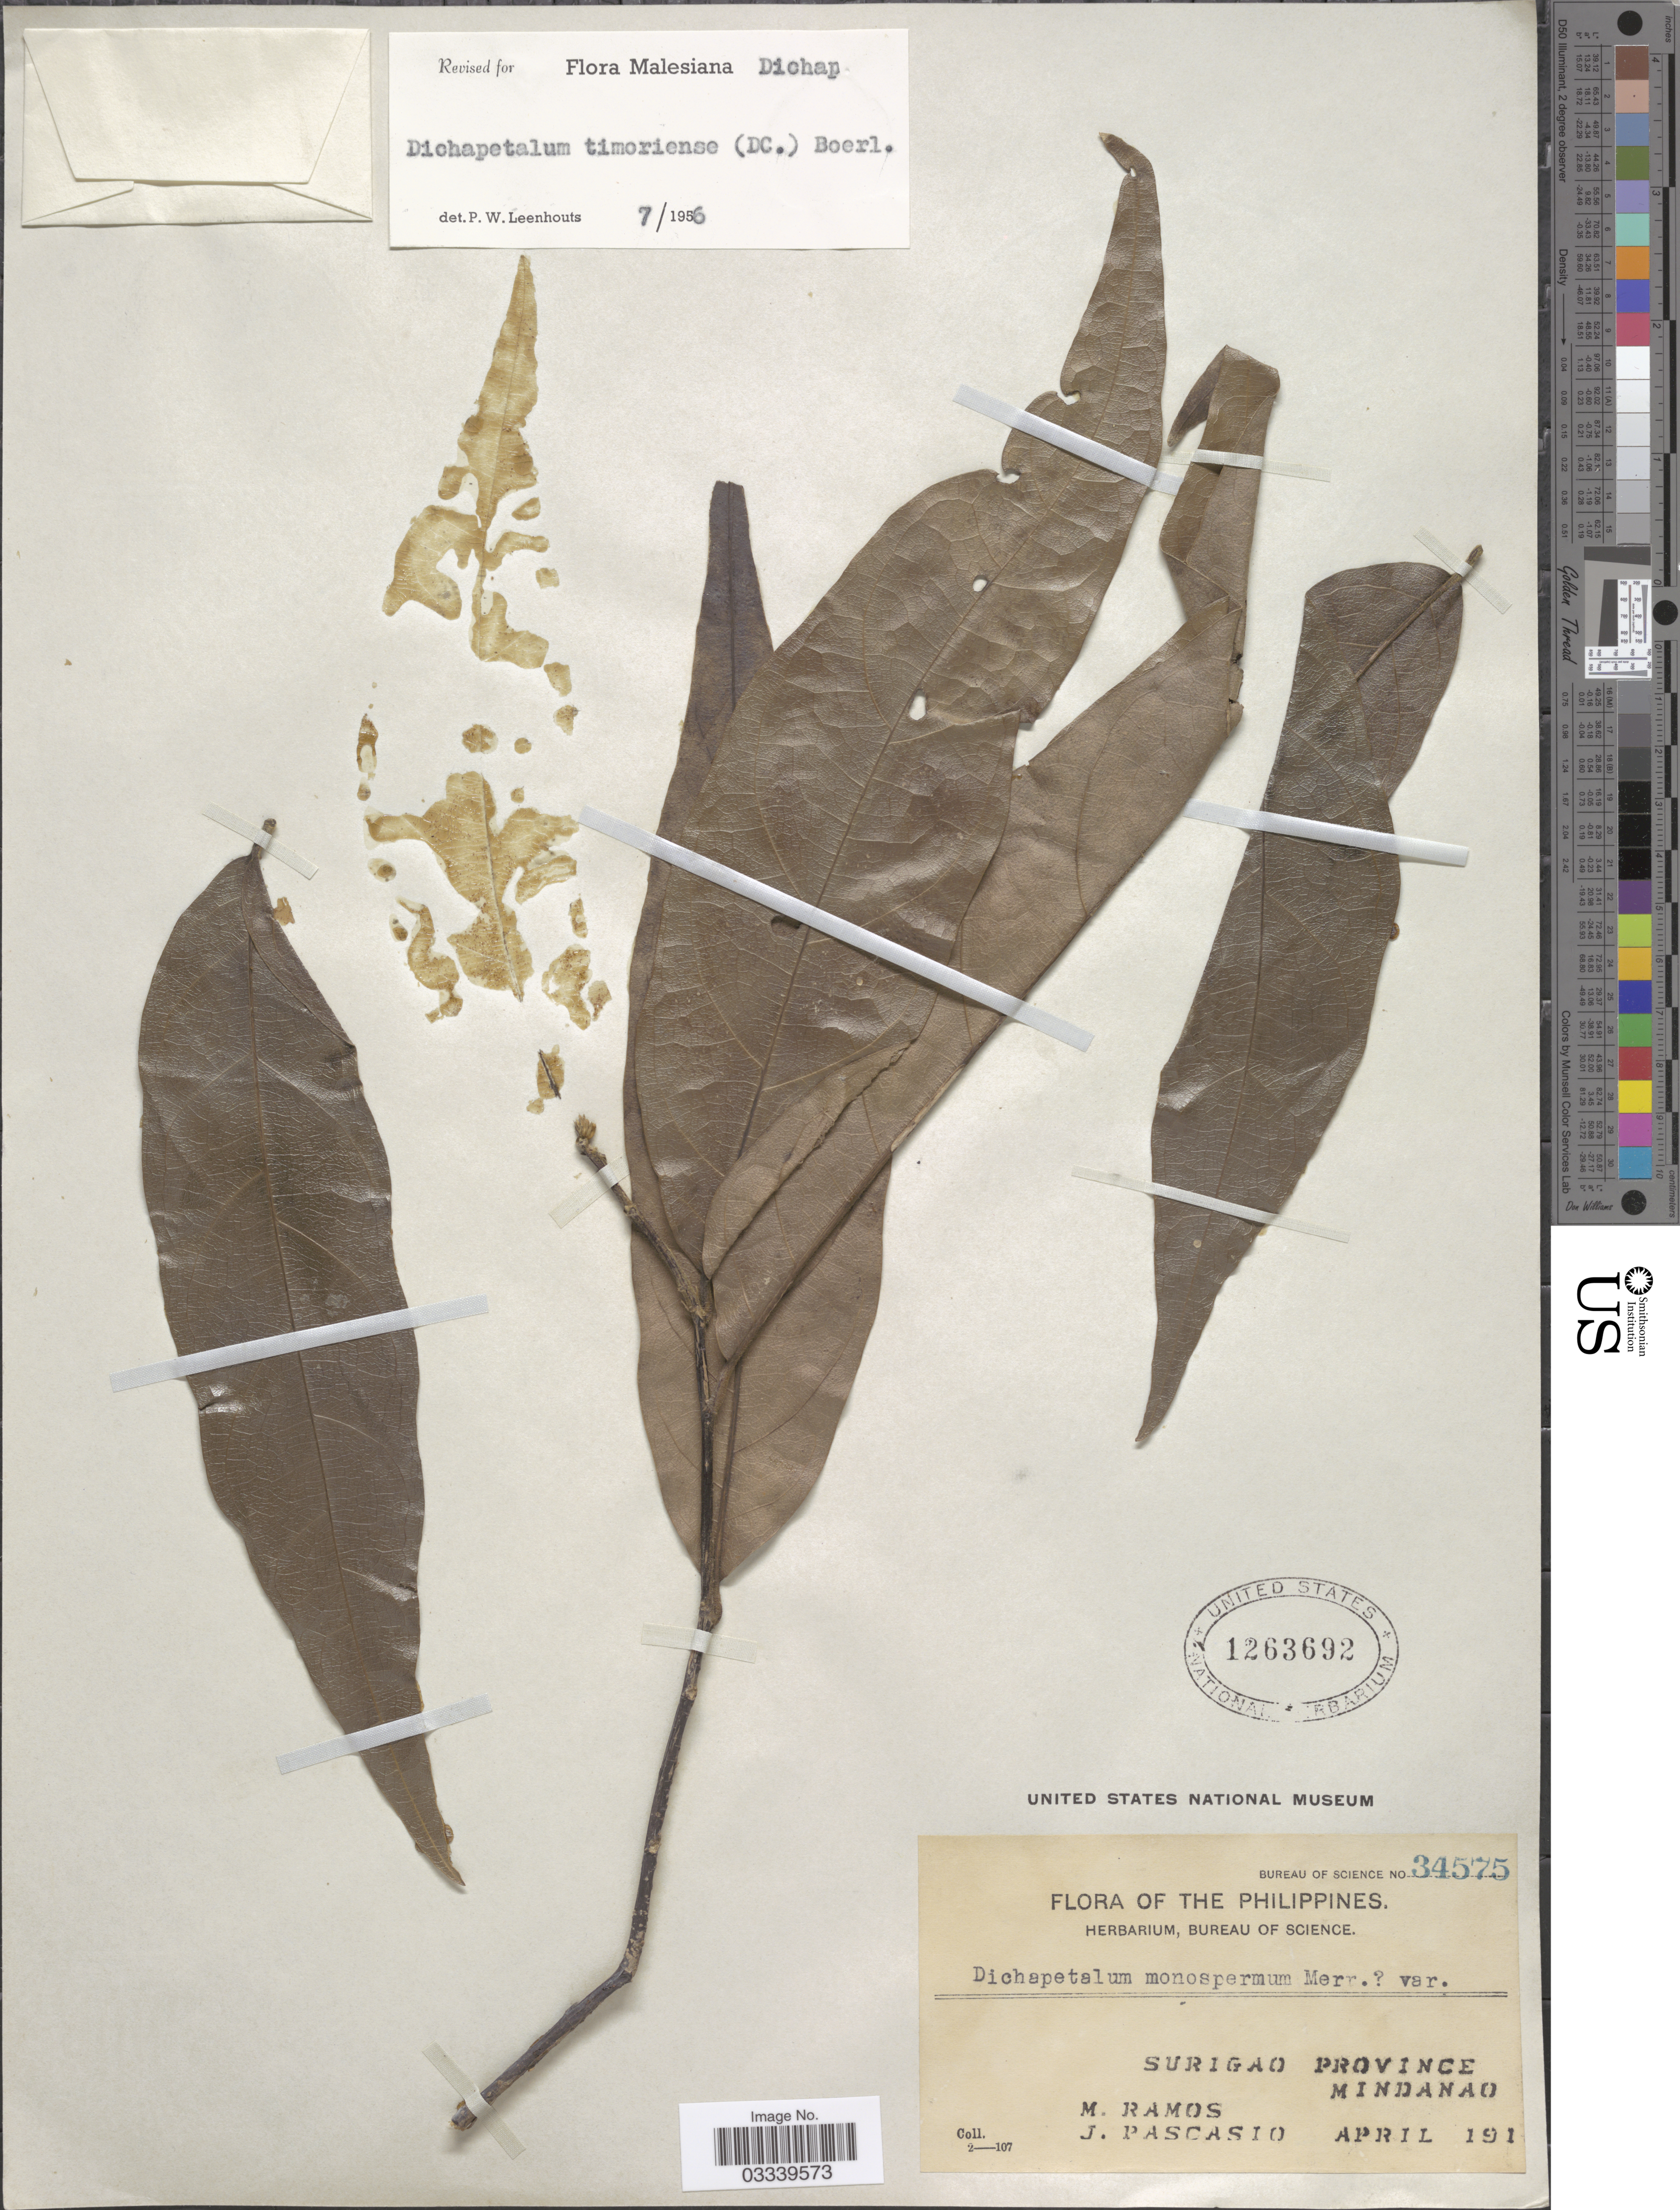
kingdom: Plantae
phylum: Tracheophyta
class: Magnoliopsida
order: Malpighiales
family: Dichapetalaceae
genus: Dichapetalum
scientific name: Dichapetalum timoriense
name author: (DC.) Boerl.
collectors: M. Ramos & J. Pascasio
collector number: Bureau of Science 34575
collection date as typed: April 191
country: Philippines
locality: Surigao Province Mindanao.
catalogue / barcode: US 1263692